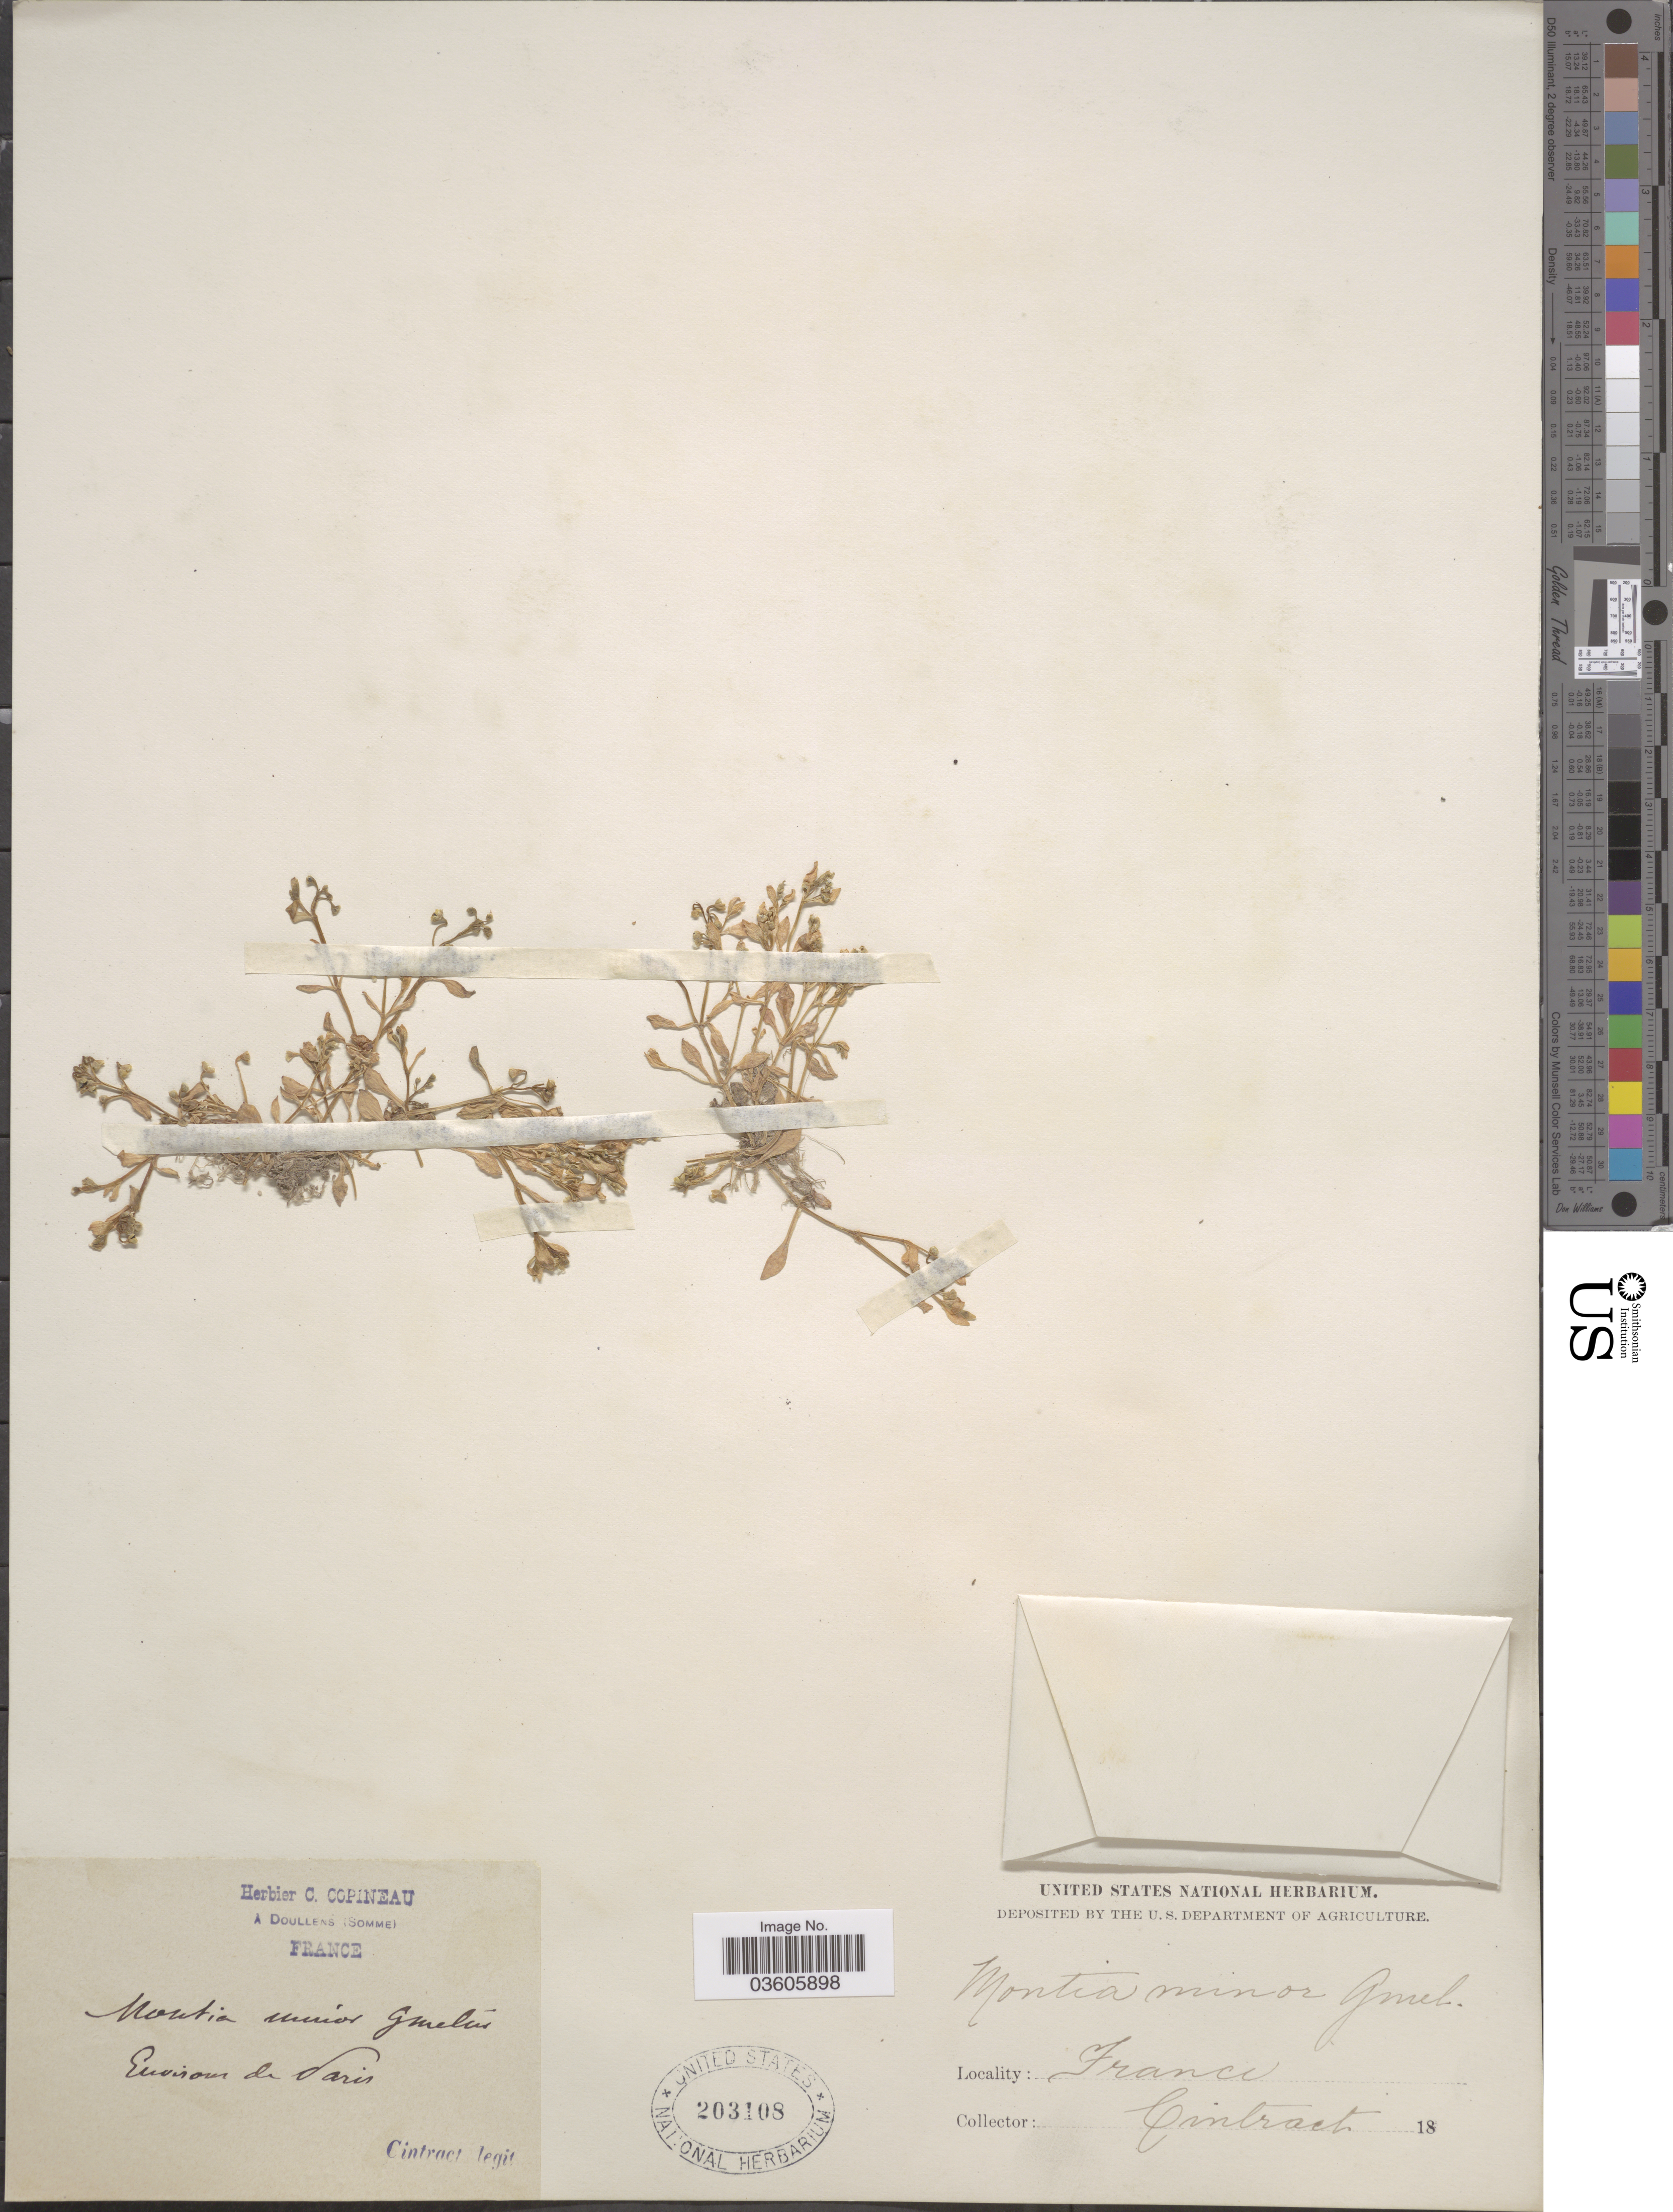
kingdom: Plantae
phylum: Tracheophyta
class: Magnoliopsida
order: Caryophyllales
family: Montiaceae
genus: Montia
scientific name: Montia minor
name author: C.C. Gmel.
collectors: Cintract, --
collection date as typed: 18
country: France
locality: Environs de Paris.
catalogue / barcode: US 203108